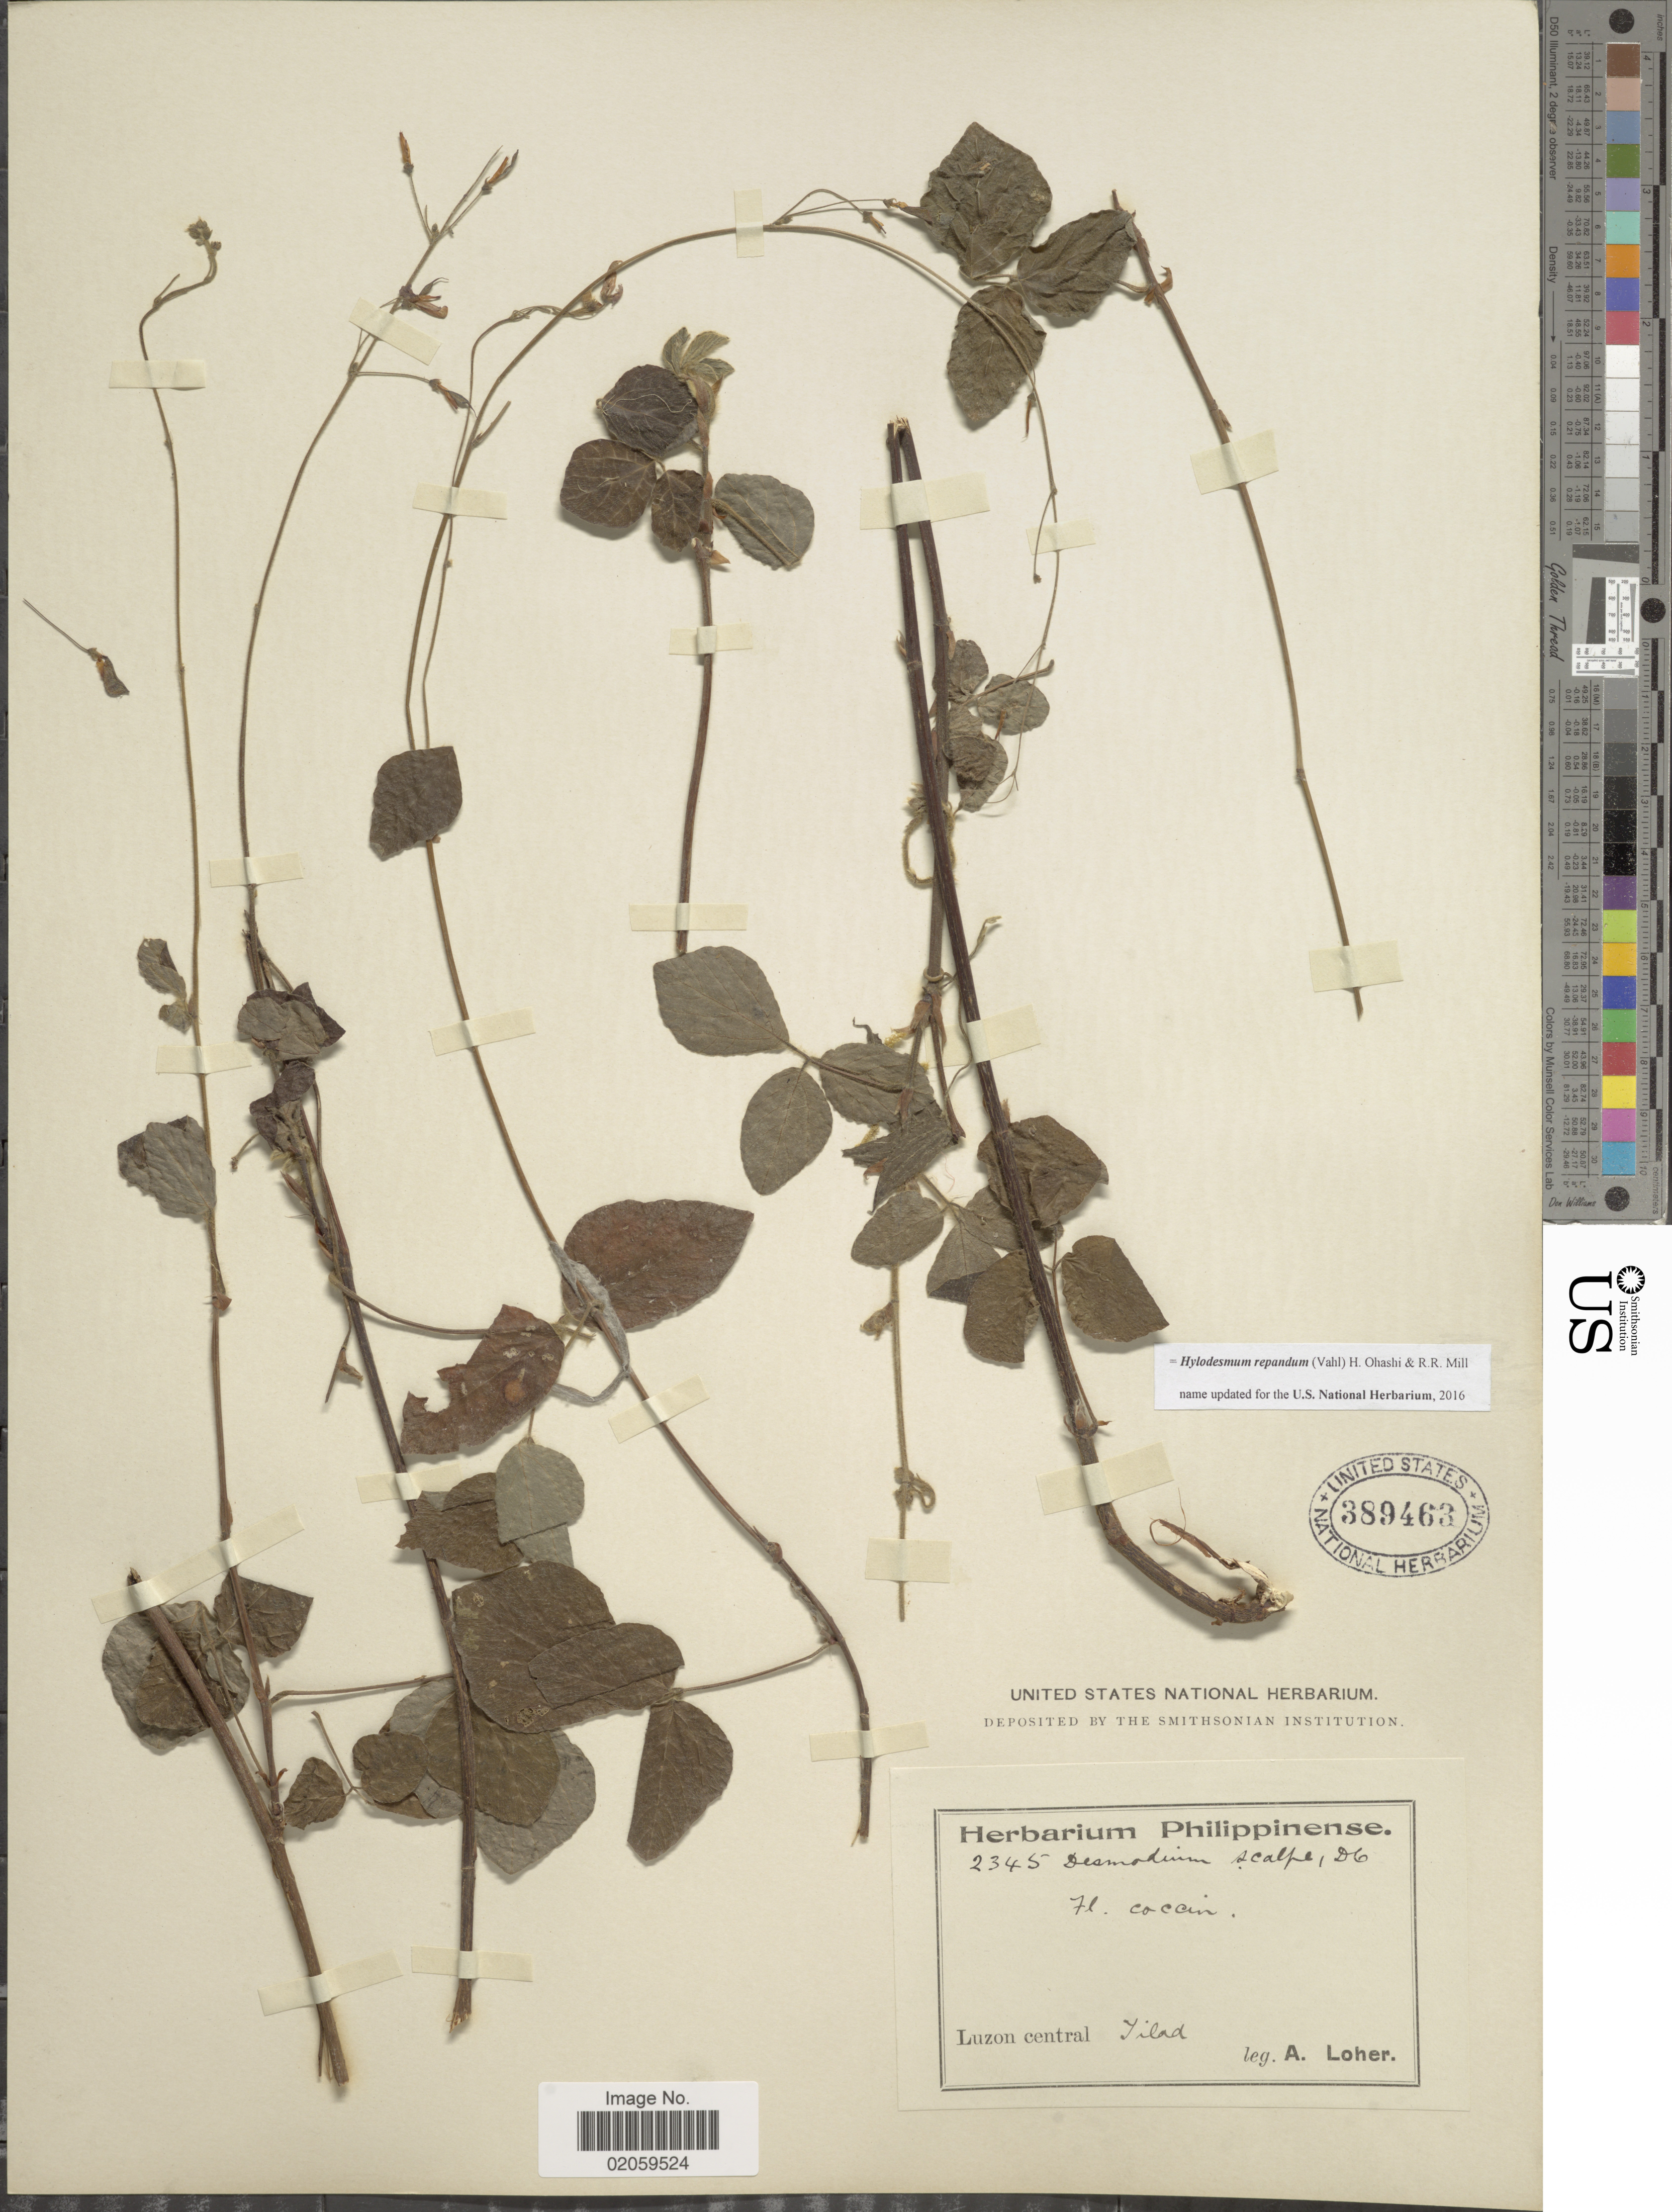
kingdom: Plantae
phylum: Tracheophyta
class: Magnoliopsida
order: Fabales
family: Fabaceae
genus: Hylodesmum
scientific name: Hylodesmum repandum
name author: (Vahl) H. Ohashi & R.R. Mill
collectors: A. Loher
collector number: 2345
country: Philippines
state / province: Central Luzon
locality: Tilad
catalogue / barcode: US 389463